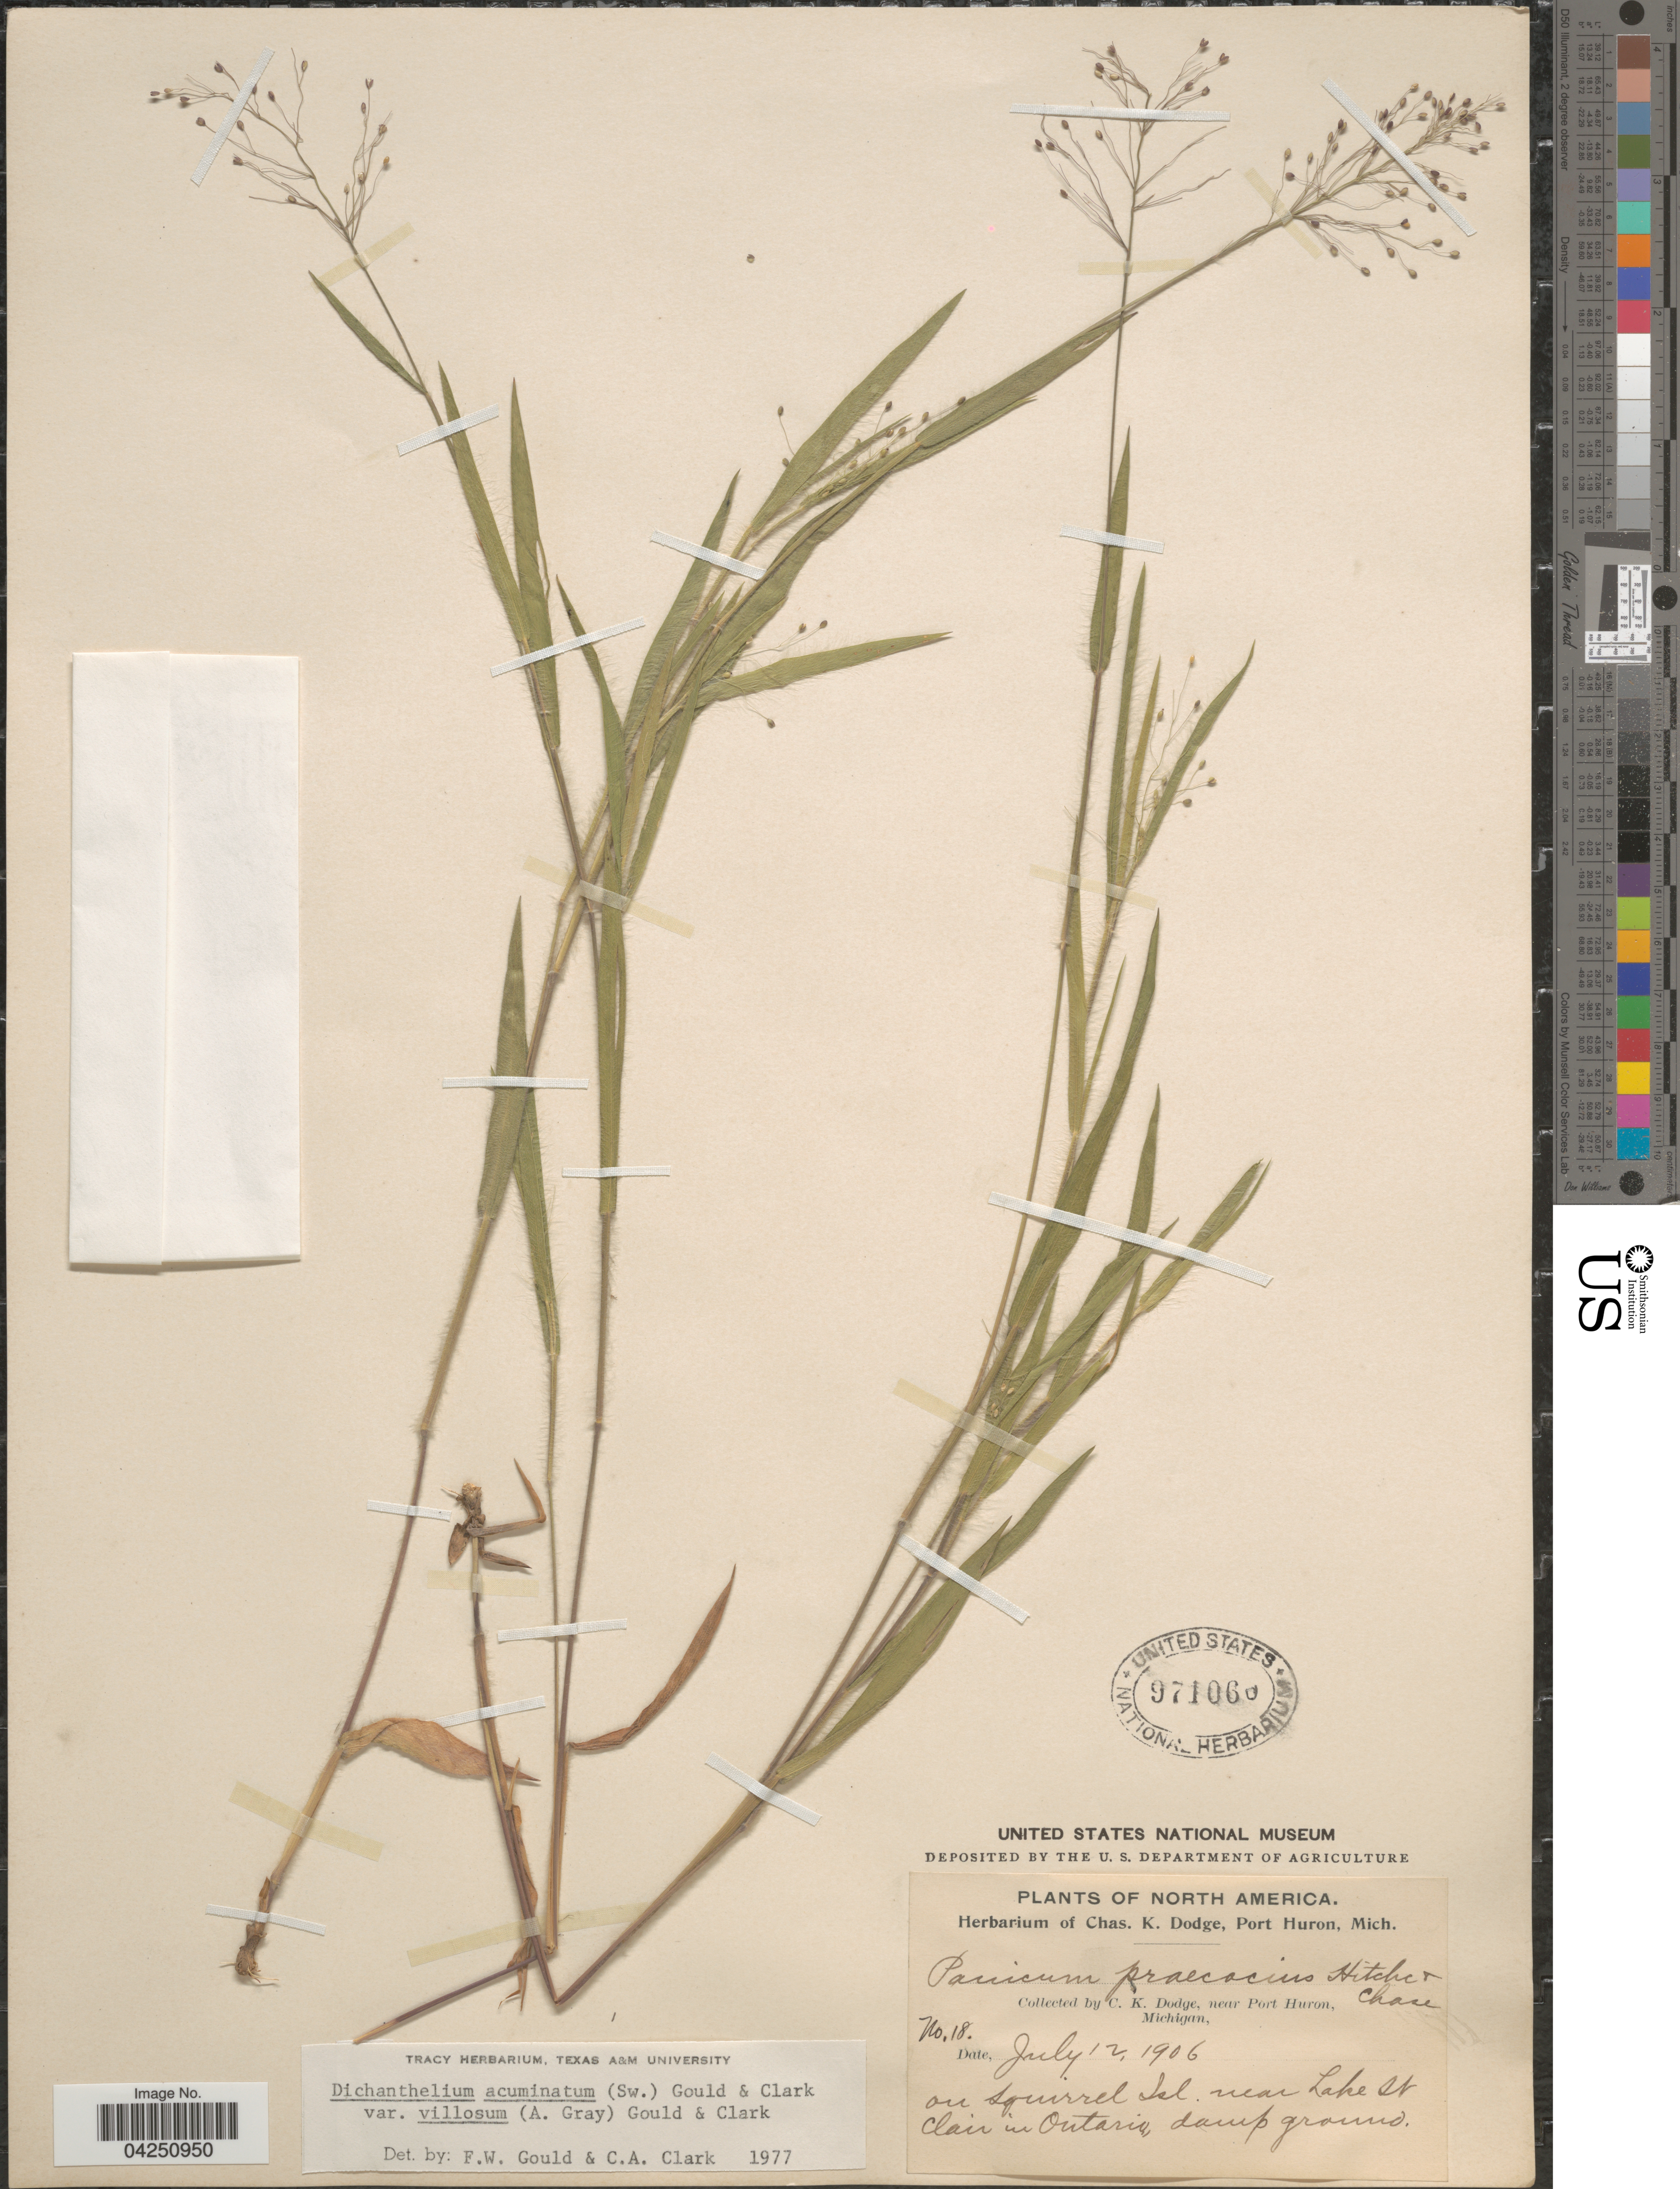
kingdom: Plantae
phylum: Tracheophyta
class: Liliopsida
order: Poales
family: Poaceae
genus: Dichanthelium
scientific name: Dichanthelium acuminatum var. acuminatum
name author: (Sw.) Gould & C.A. Clark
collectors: C. K. Dodge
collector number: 18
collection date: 1906-07-12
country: United States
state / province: Michigan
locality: Near Port Huron. On Squirrel Isl. near Lake St Clair in Ontario, damp ground.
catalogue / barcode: US 971060